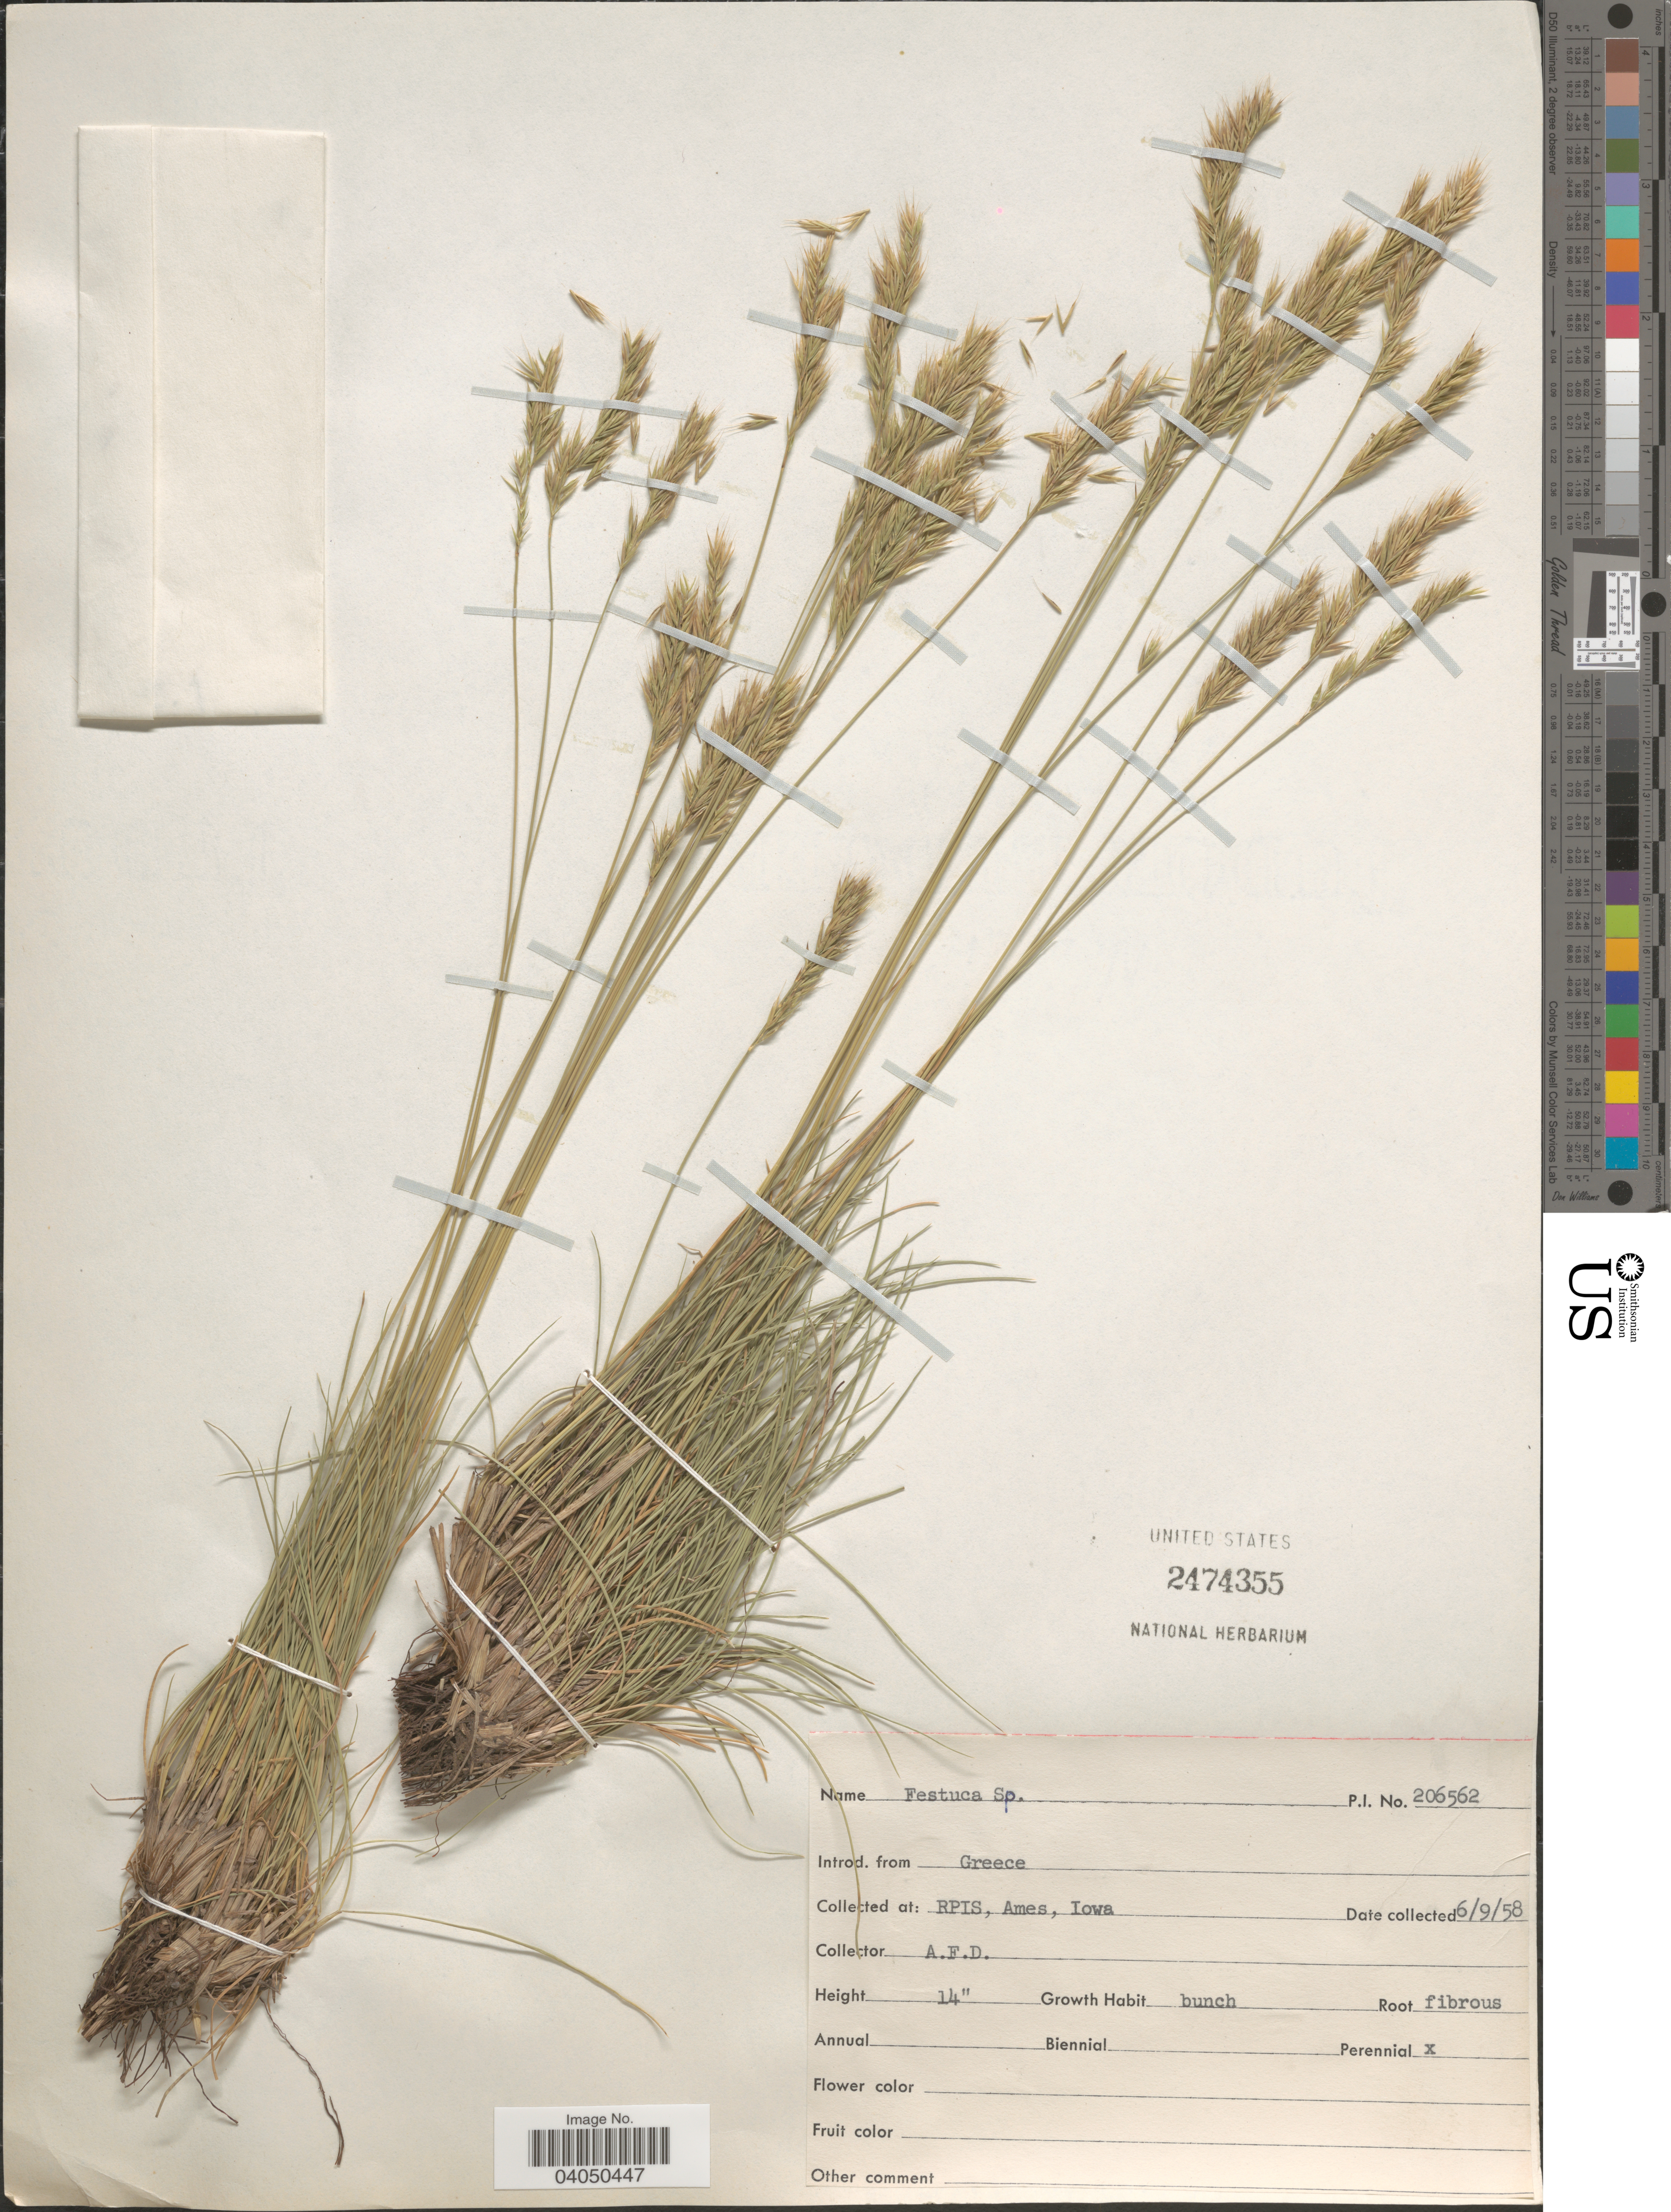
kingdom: Plantae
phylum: Tracheophyta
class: Liliopsida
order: Poales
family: Poaceae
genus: Festuca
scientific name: Festuca sp.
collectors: A. D.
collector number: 206562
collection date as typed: Transcribed d/m/y: 9/6/58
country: United States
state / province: Iowa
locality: RPIS, Ames.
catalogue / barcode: US 2474355